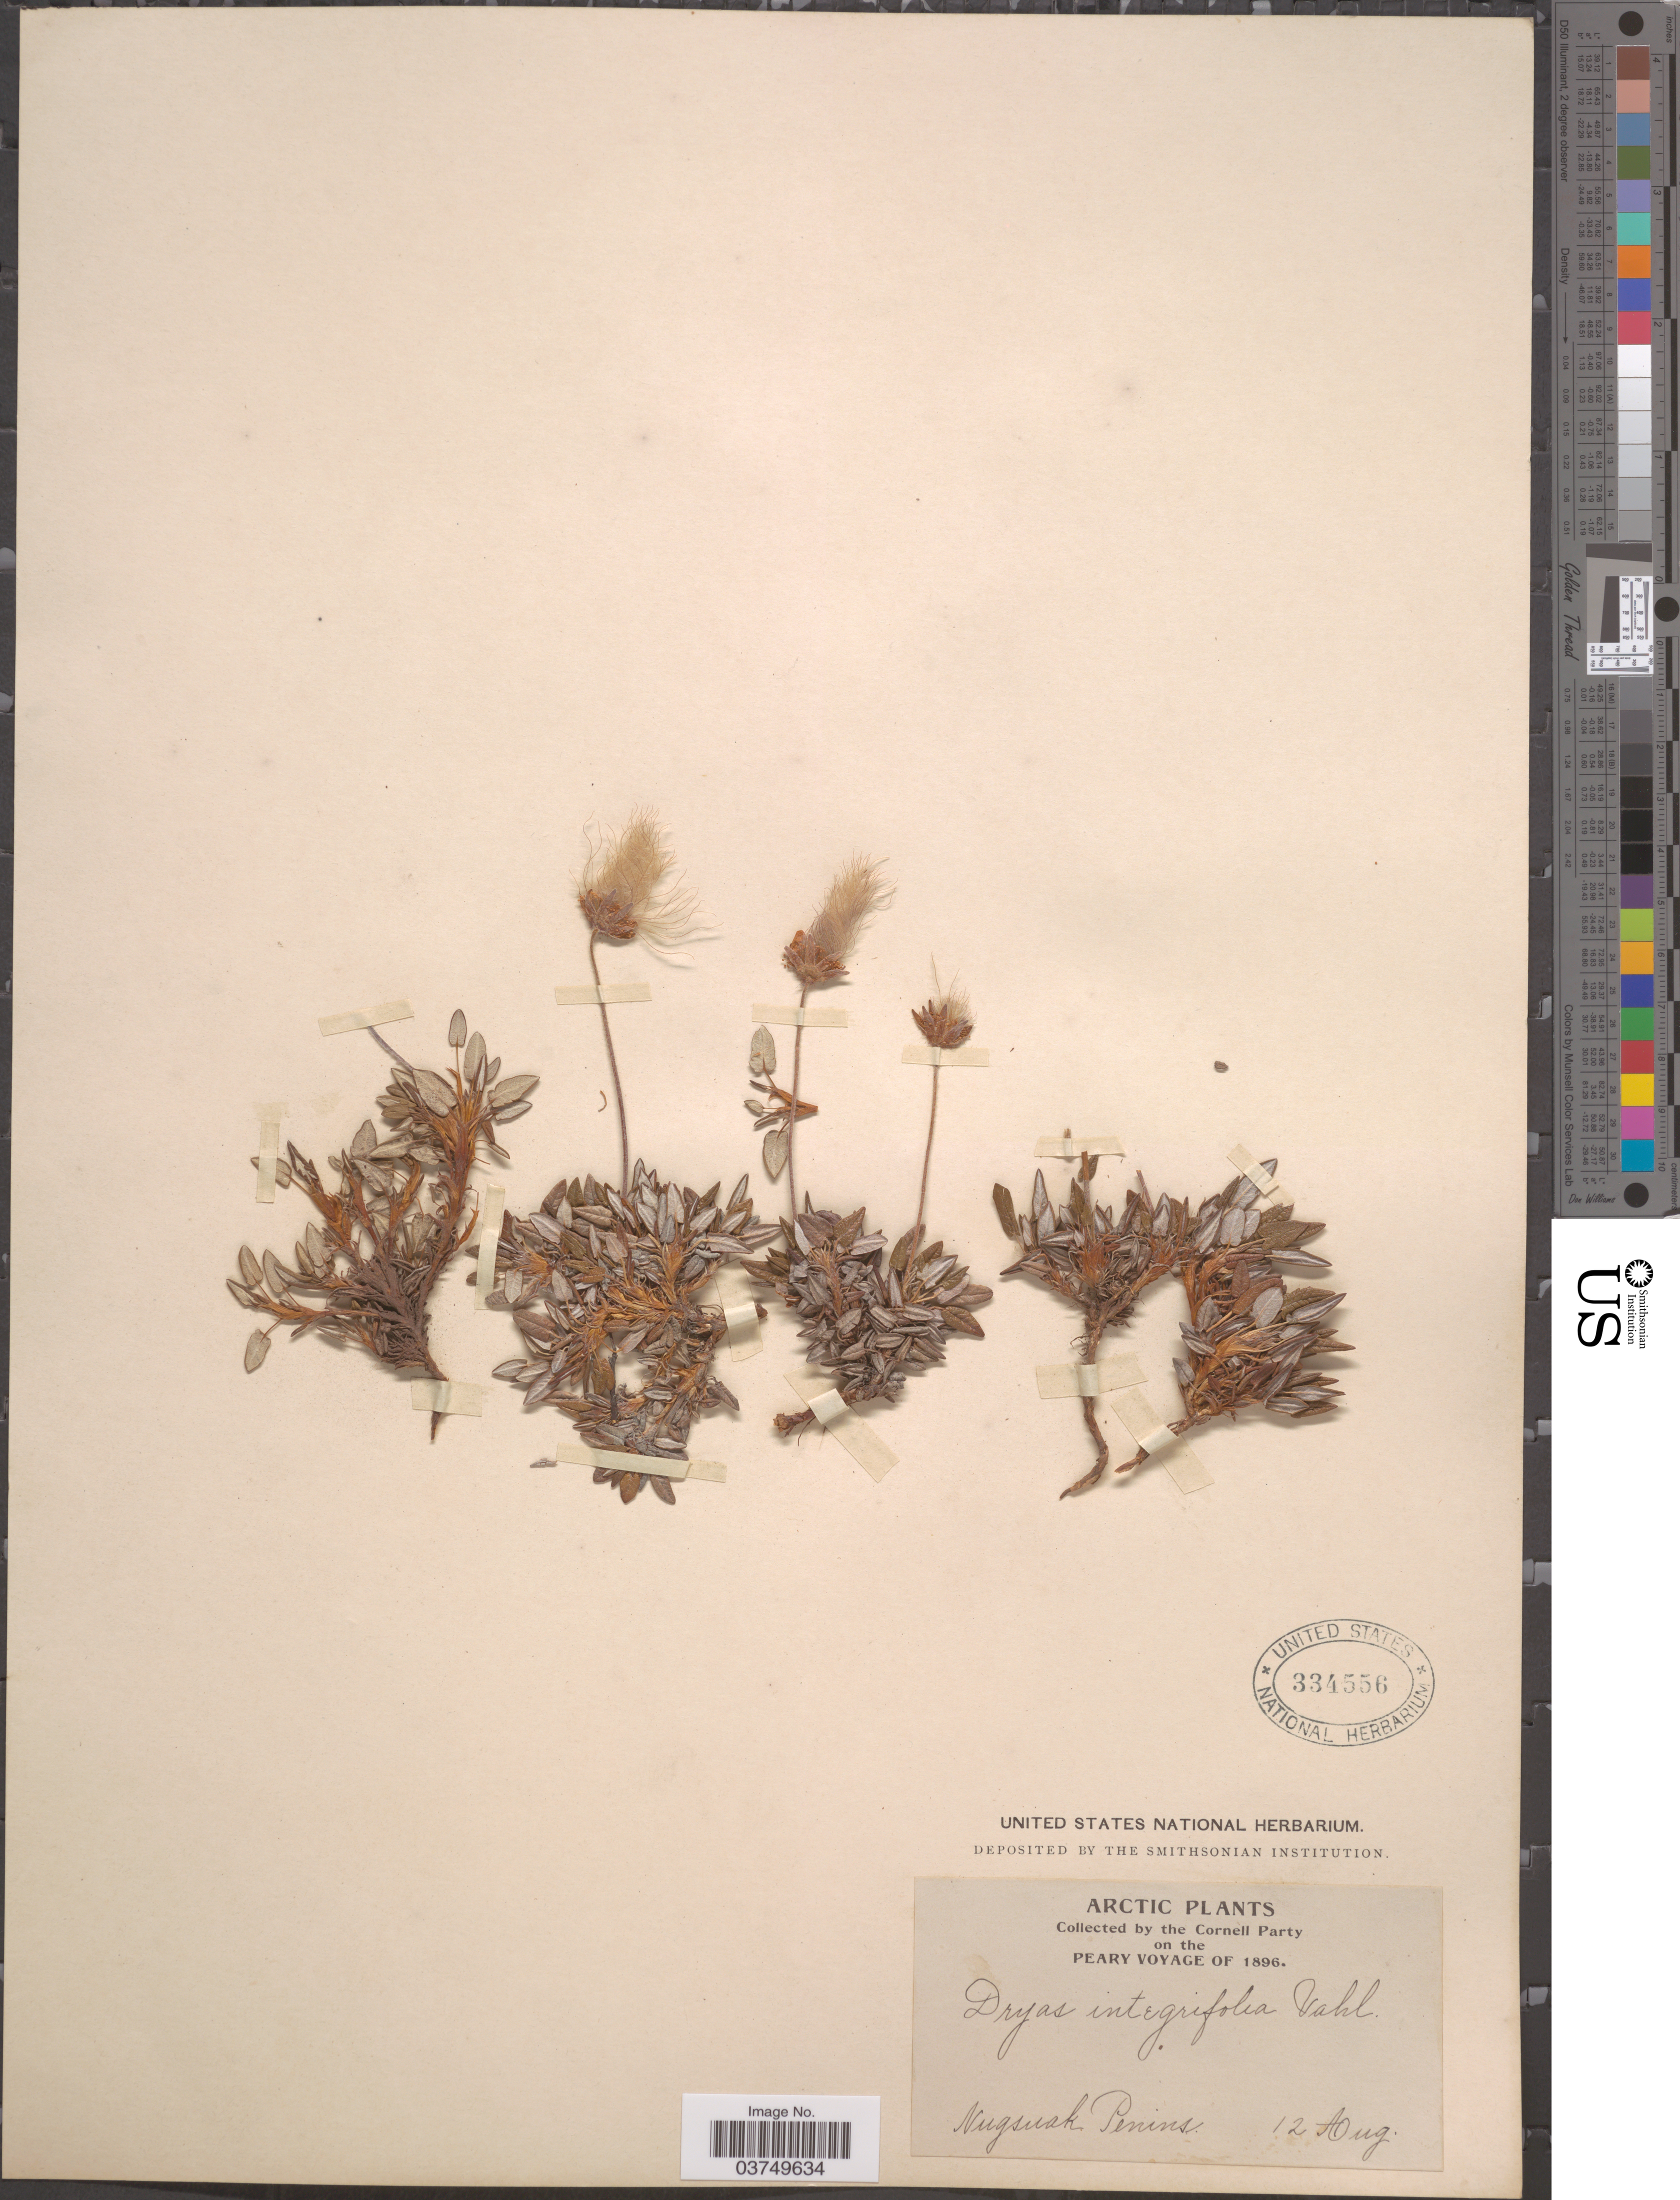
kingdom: Plantae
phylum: Tracheophyta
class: Magnoliopsida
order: Rosales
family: Rosaceae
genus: Dryas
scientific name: Dryas integrifolia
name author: Vahl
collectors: Cornell Party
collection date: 1896-08-12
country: Greenland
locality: Arctic. Nugsuak Penins.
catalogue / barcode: US 334556